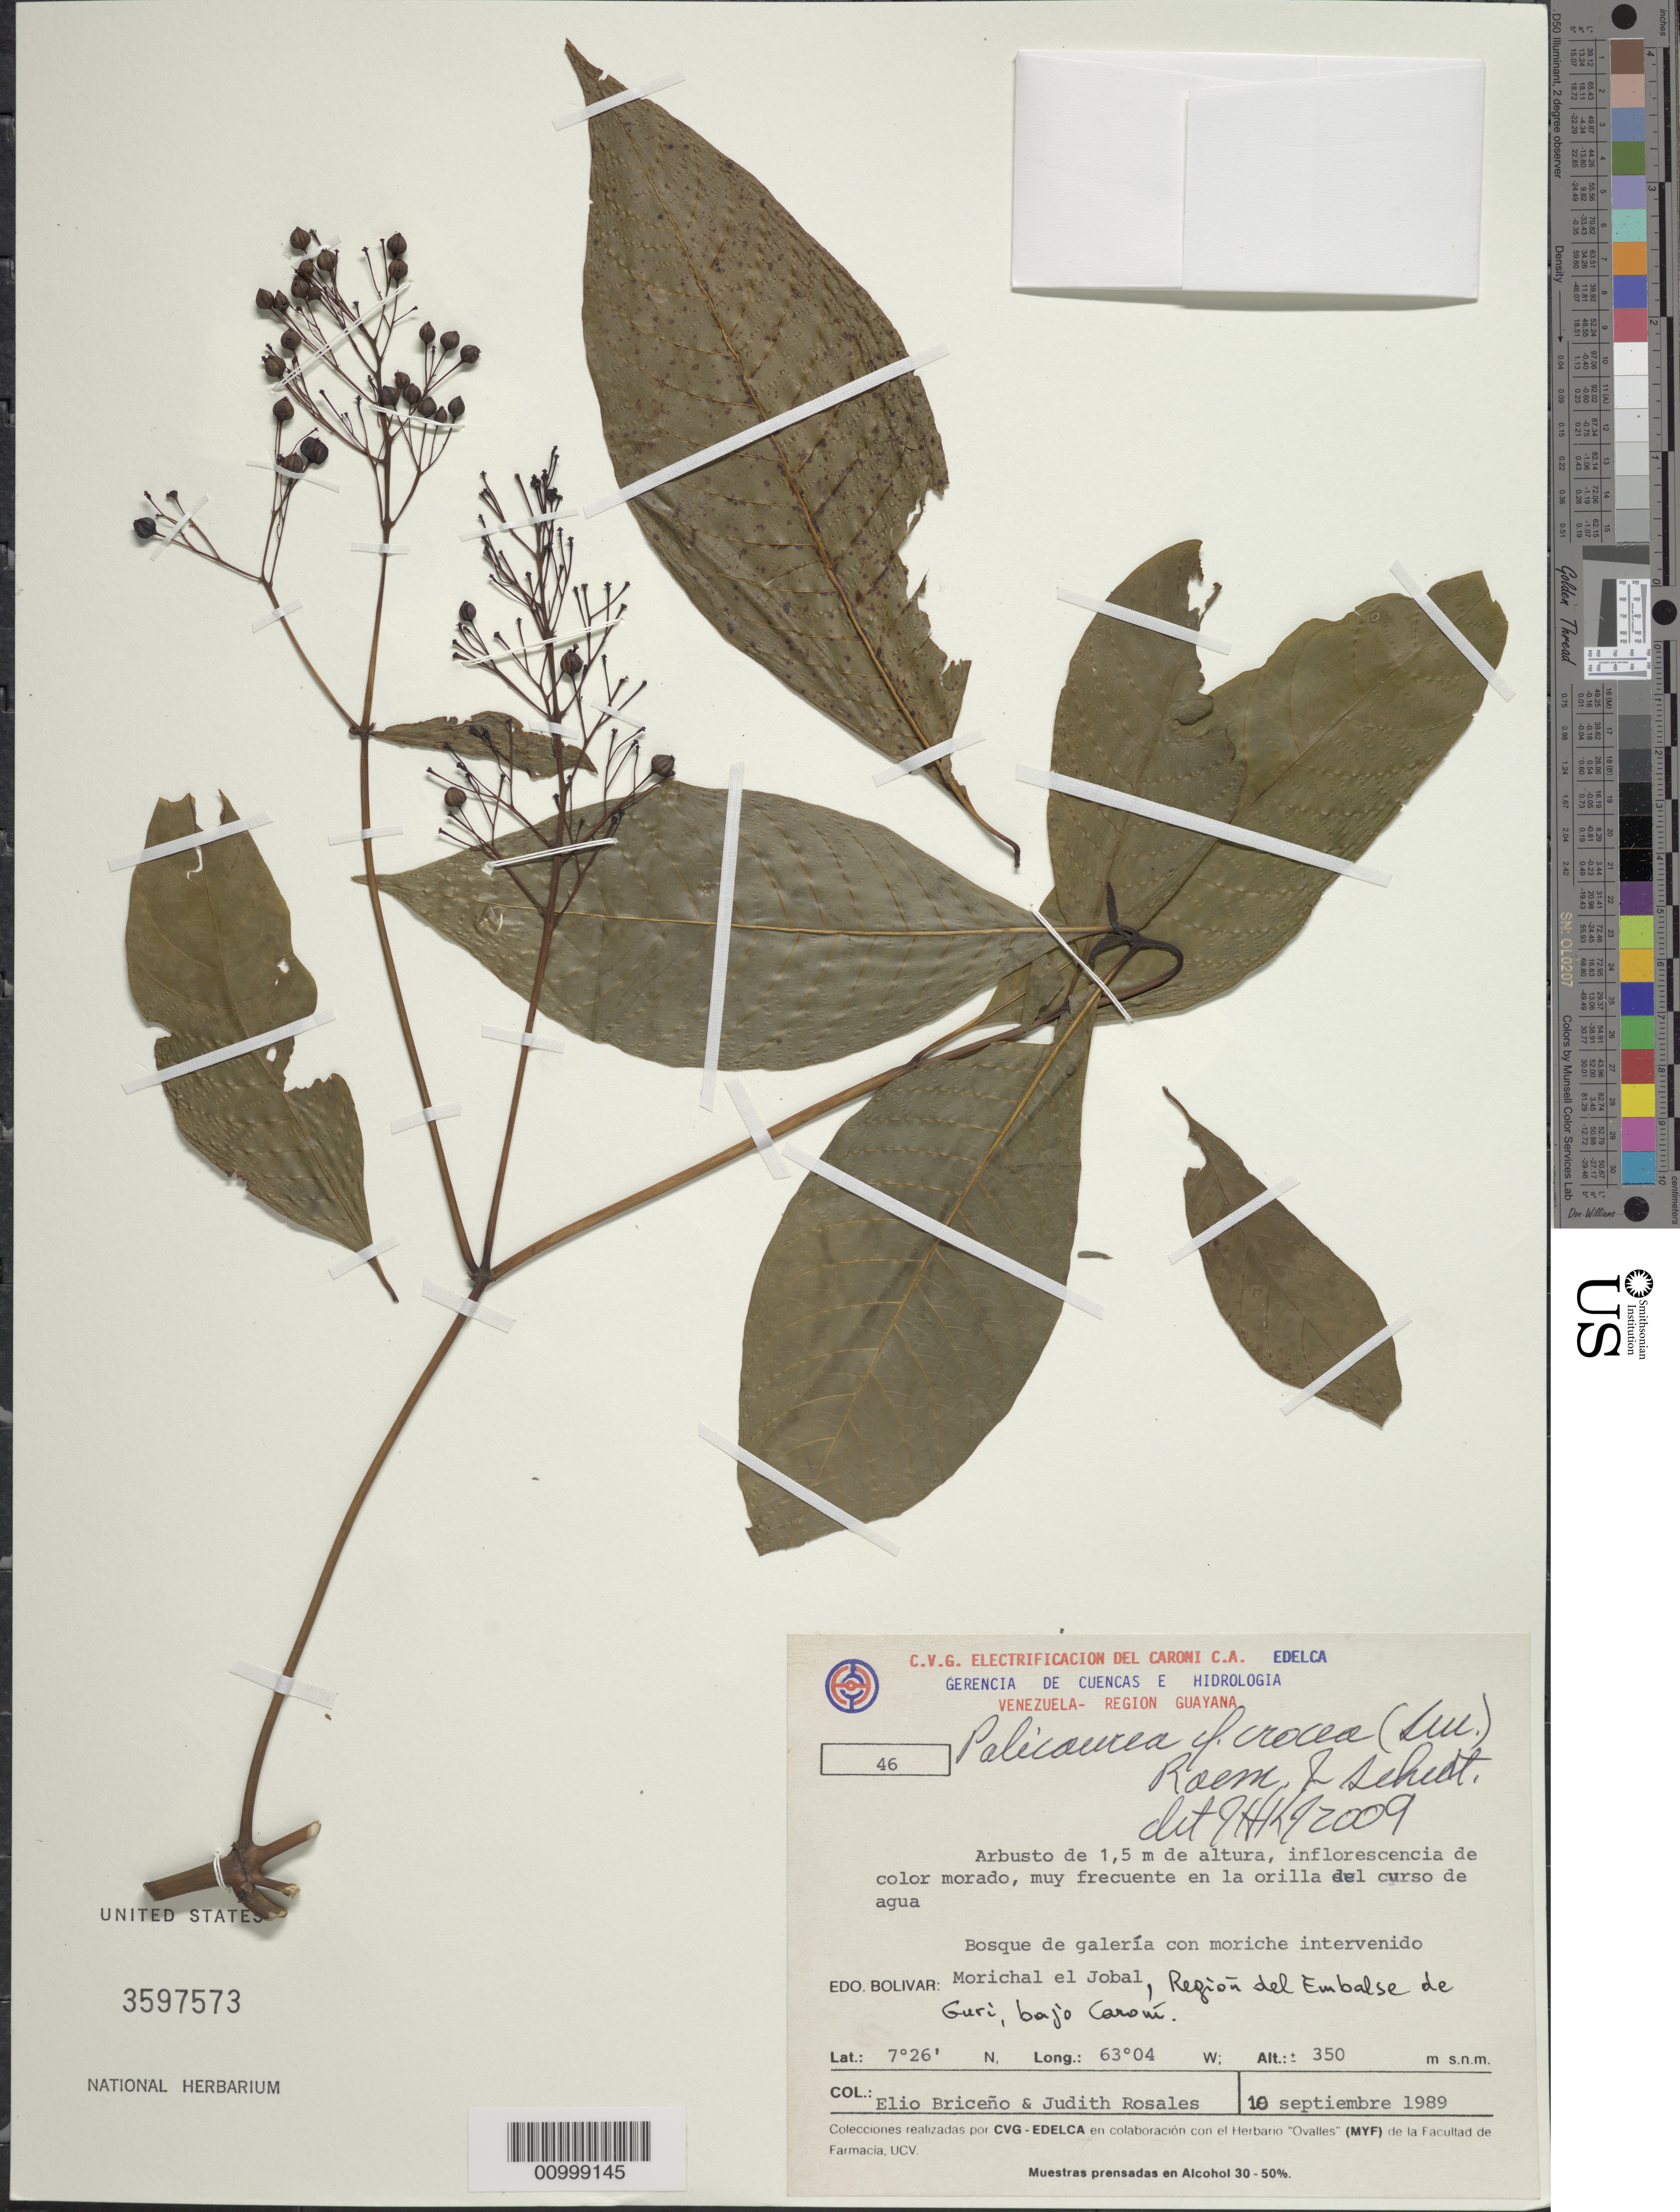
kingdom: Plantae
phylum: Tracheophyta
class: Magnoliopsida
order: Gentianales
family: Rubiaceae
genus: Palicourea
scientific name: Palicourea crocea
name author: (Sw.) Schult.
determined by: Kirkbride, J. H.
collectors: E. Briceño & J. Rosales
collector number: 46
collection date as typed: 10-Sep-89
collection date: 1989-09-10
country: Venezuela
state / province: Bolívar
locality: Morichal el Jobal, Region del Embalse de Guri, bajo Caroni.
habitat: Bosque de galeria con moriche intervenido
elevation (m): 350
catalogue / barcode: US 3597573